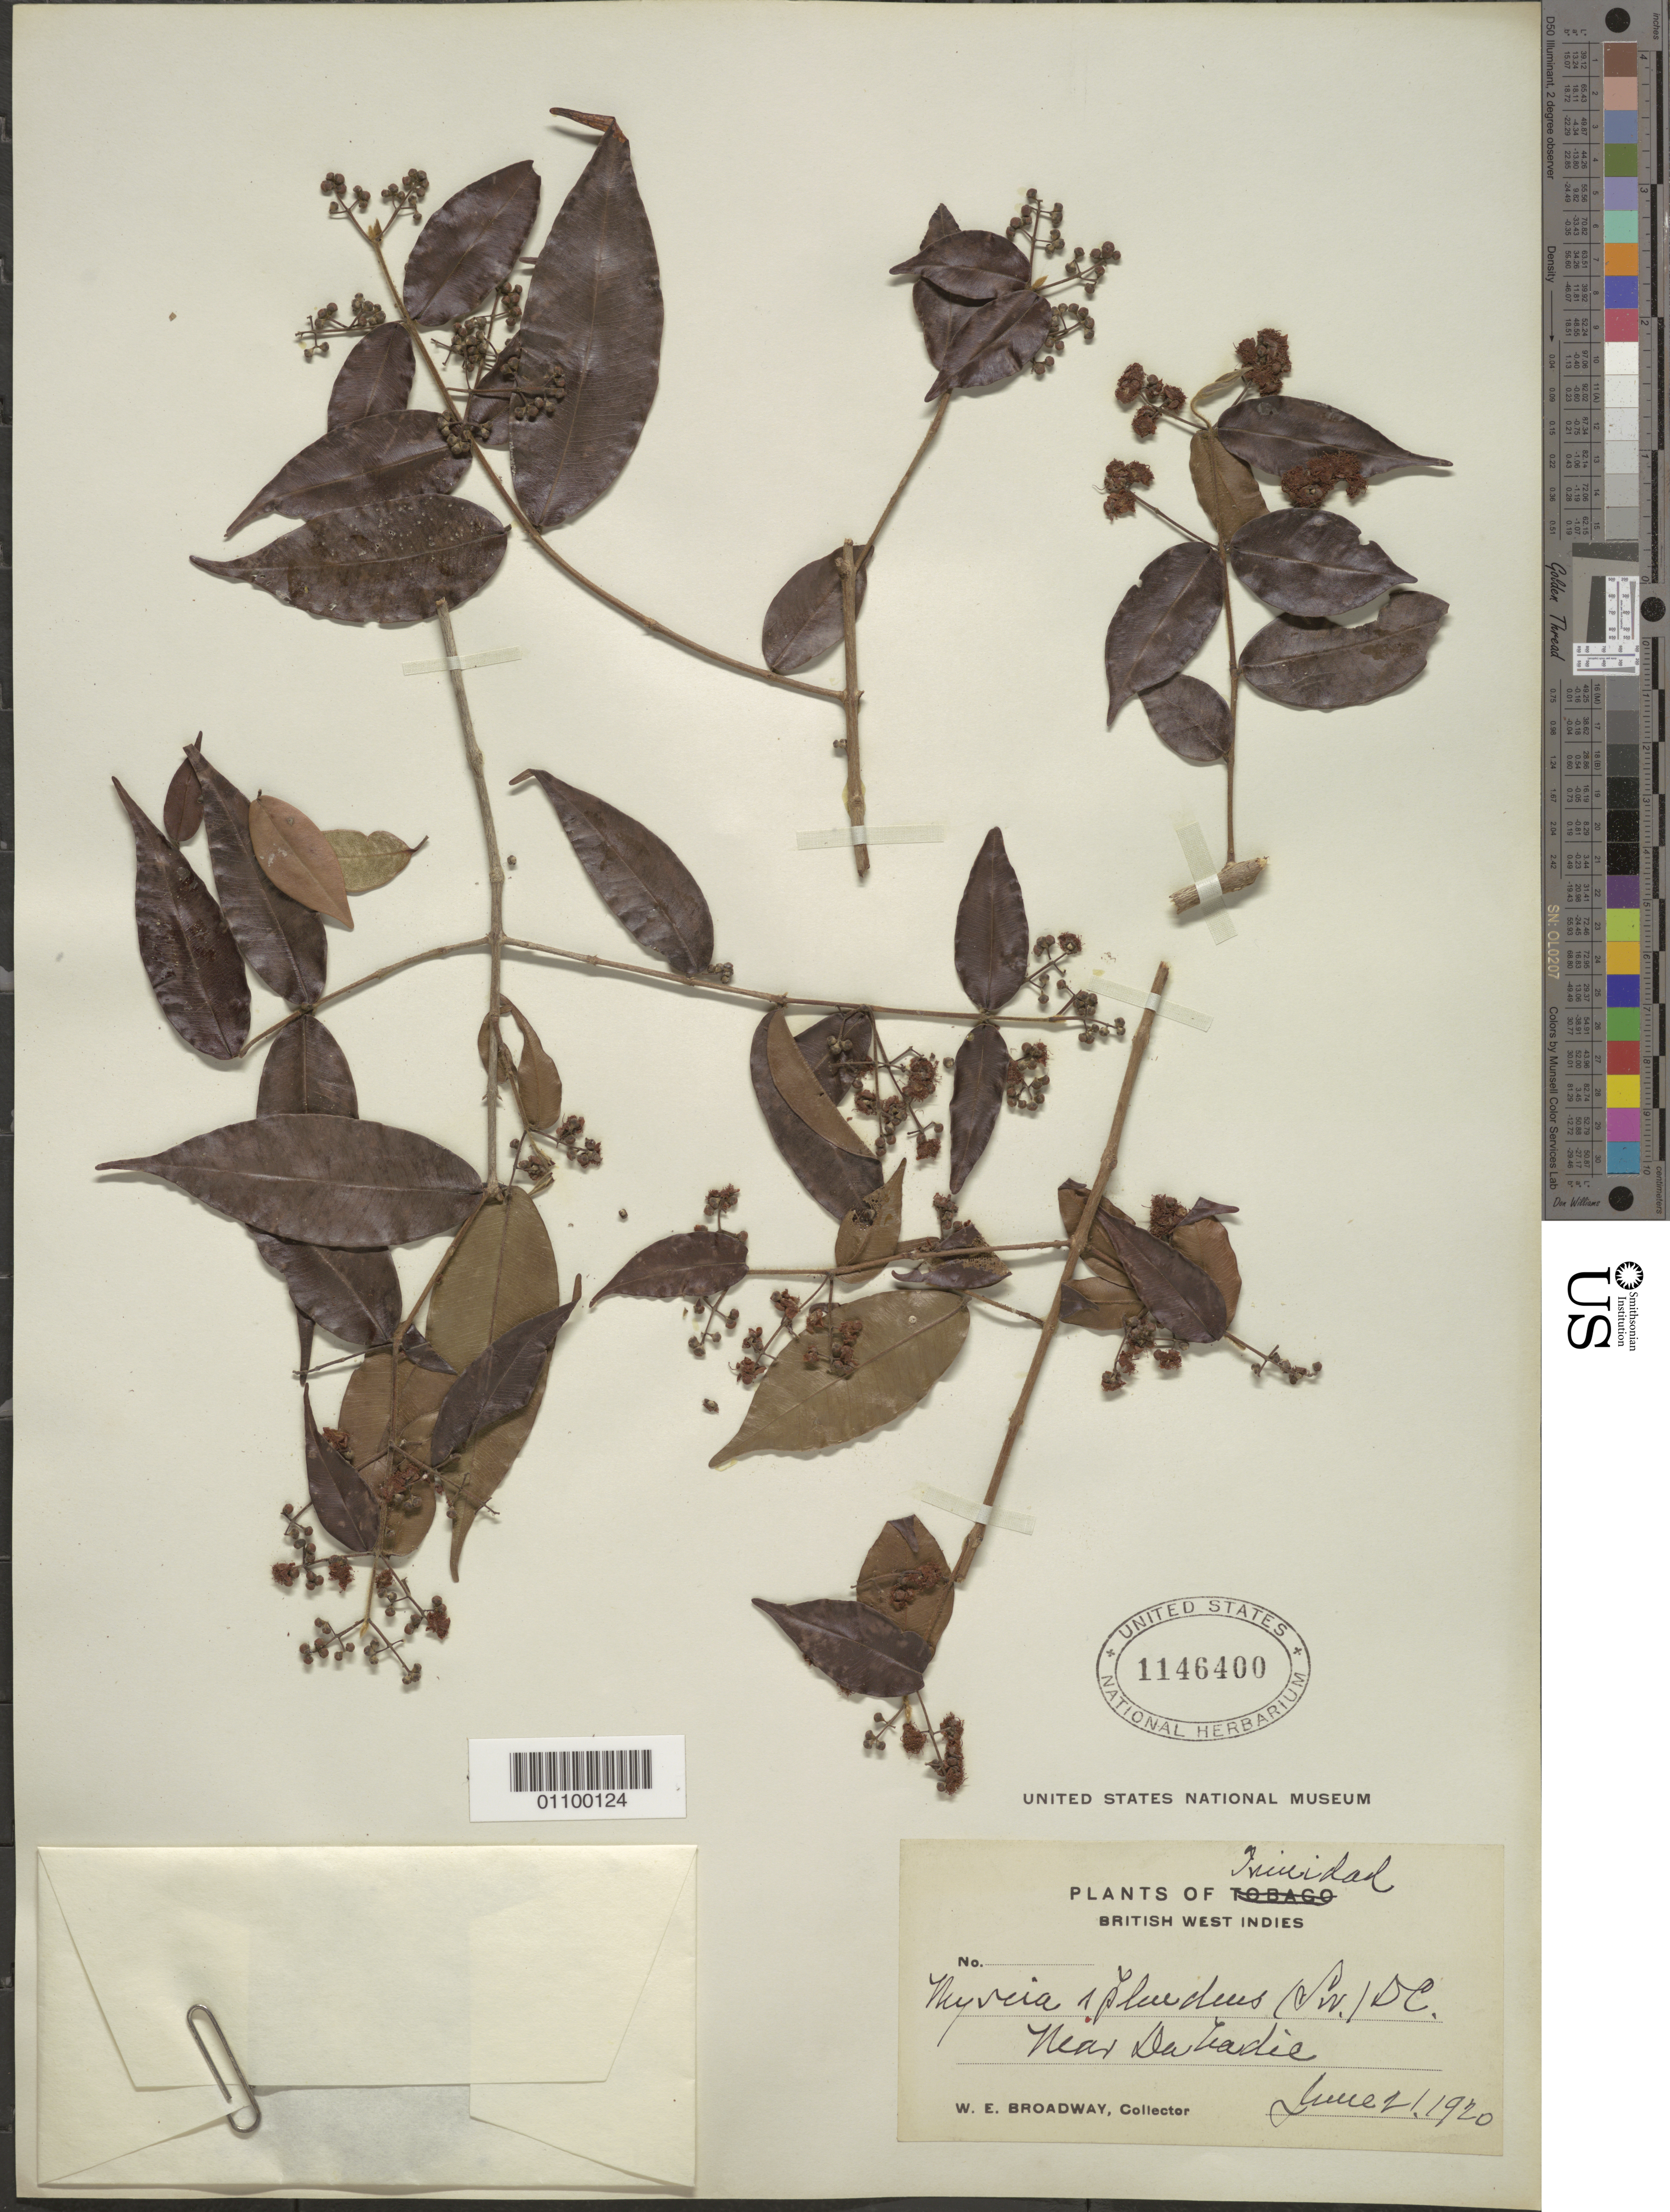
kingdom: Plantae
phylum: Tracheophyta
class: Magnoliopsida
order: Myrtales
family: Myrtaceae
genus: Myrcia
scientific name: Myrcia splendens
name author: (Sw.) DC.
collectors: W. E. Broadway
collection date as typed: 21 Jun 1920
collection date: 1920-06-21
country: Trinidad and Tobago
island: Trinidad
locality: Near Daladie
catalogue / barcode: US 1146400